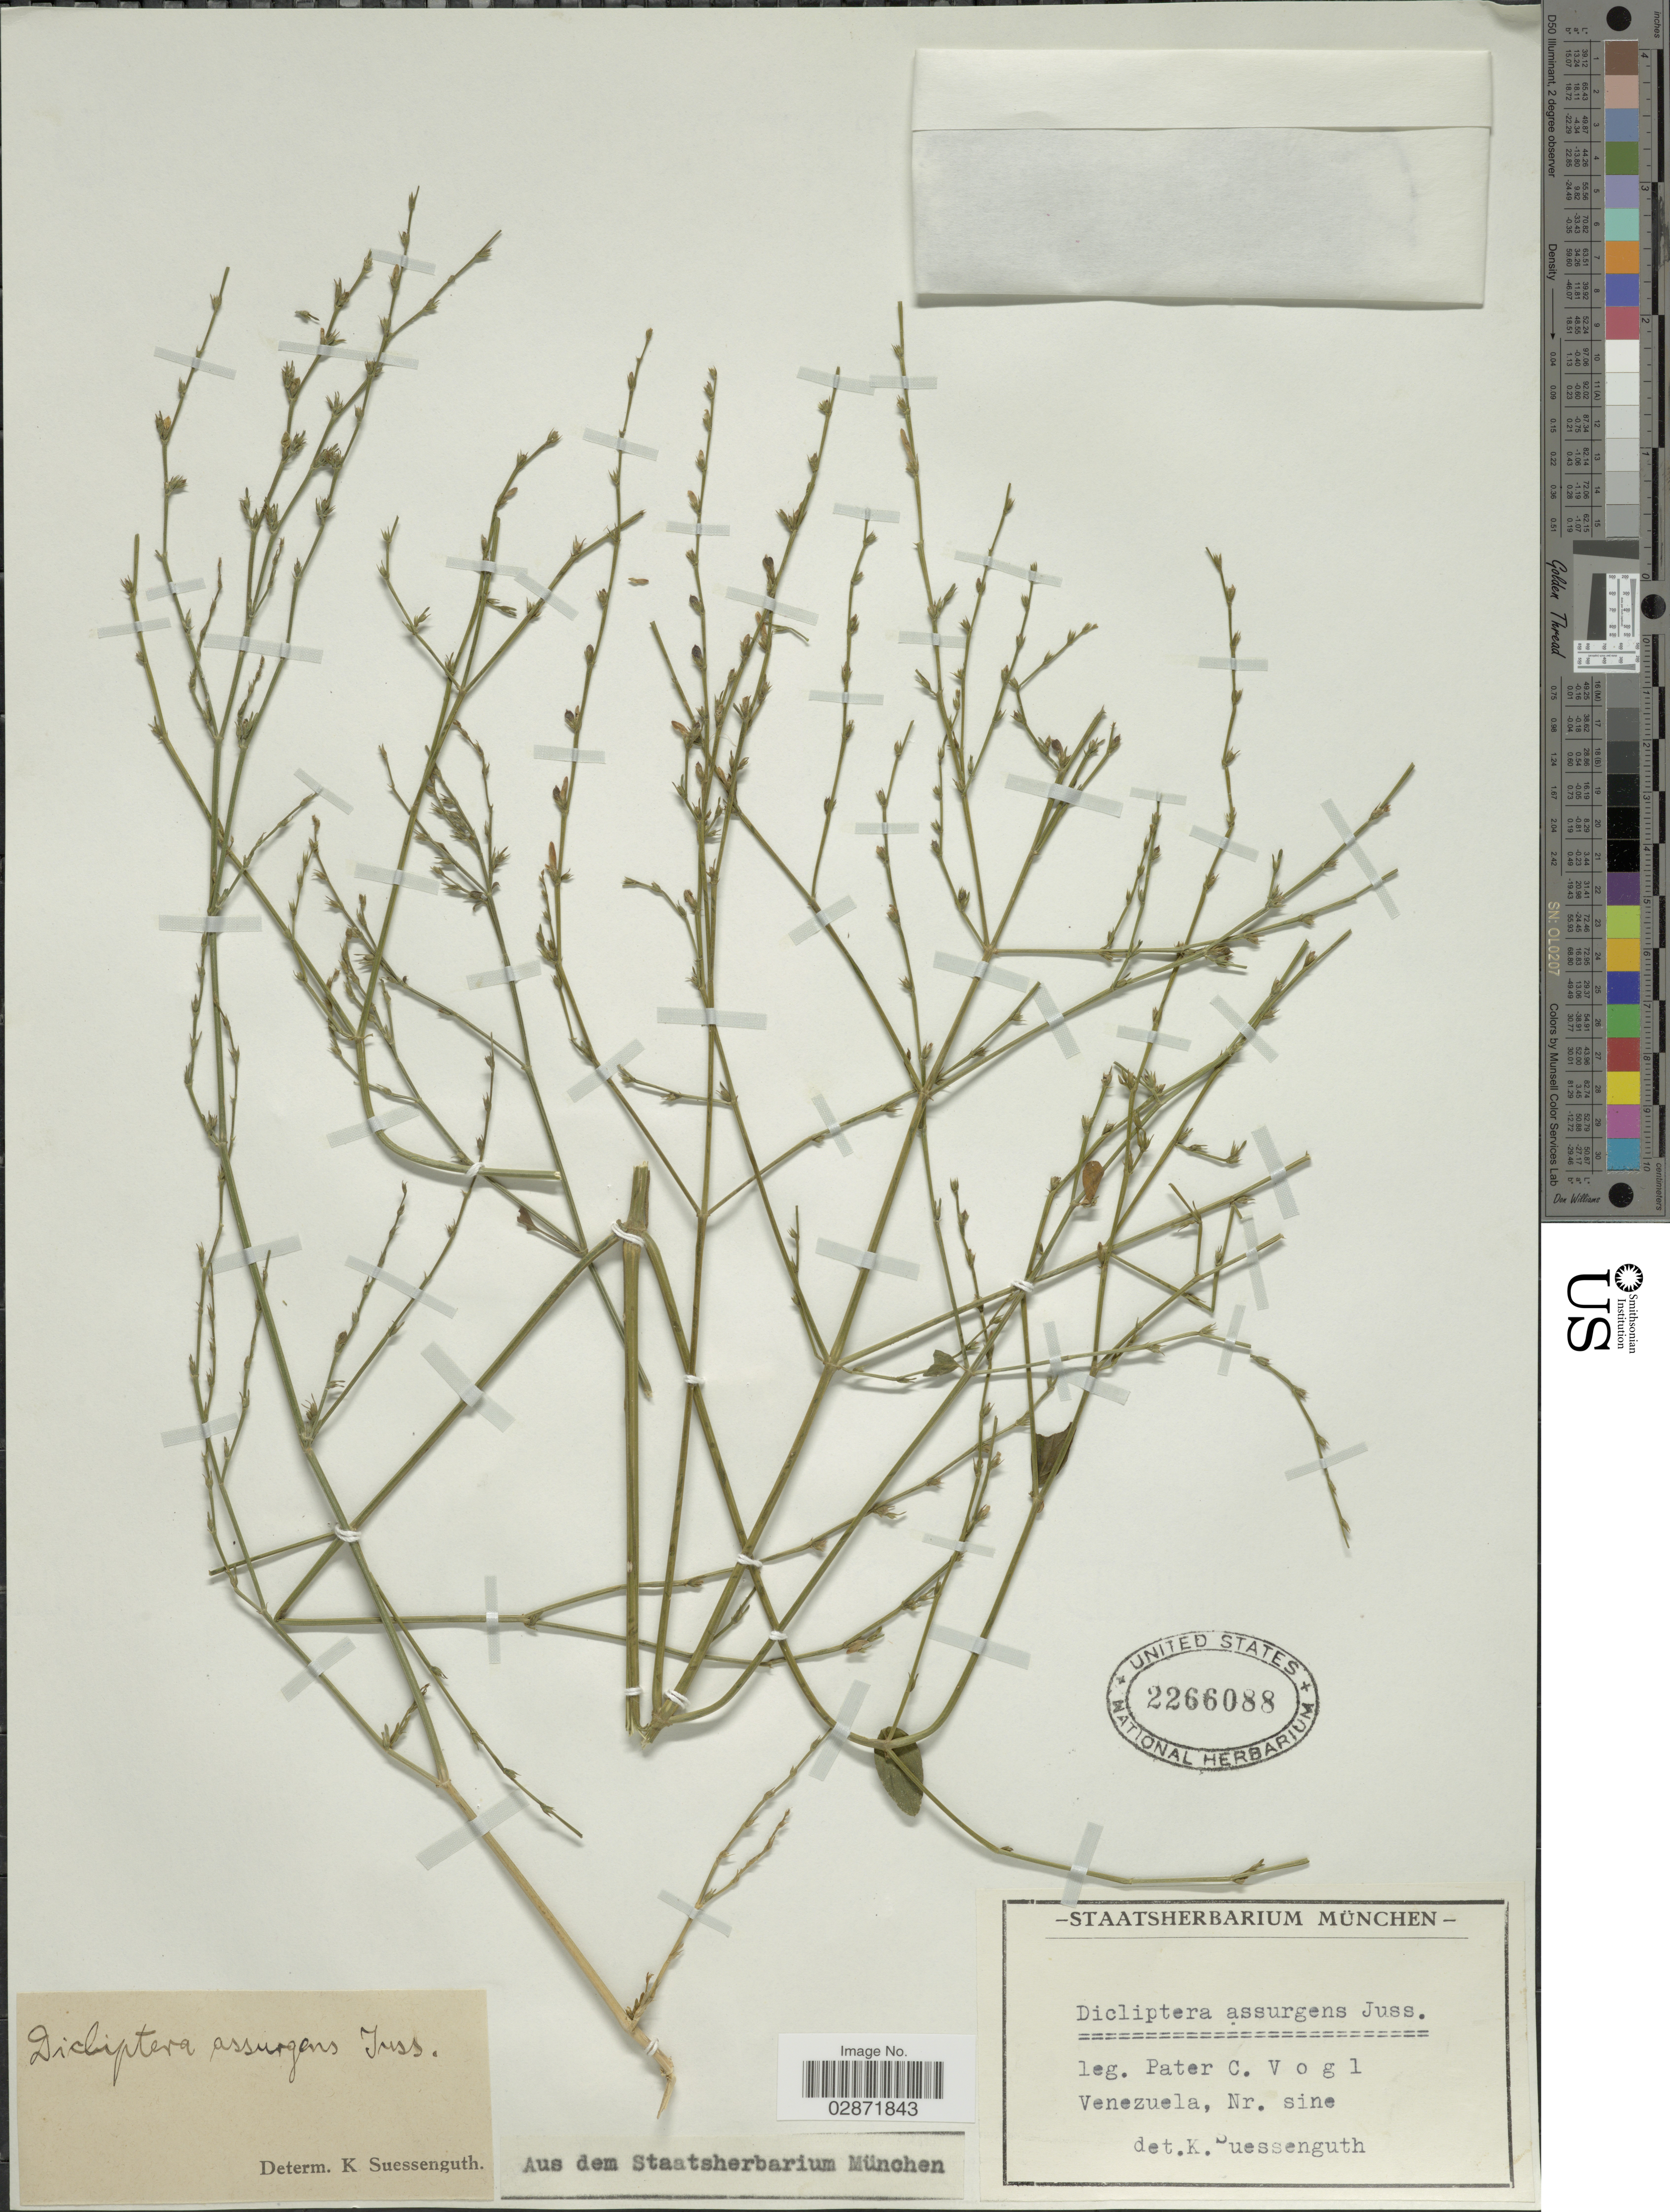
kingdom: Plantae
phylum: Tracheophyta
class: Magnoliopsida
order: Lamiales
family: Acanthaceae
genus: Dicliptera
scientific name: Dicliptera assurgens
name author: (L.) Juss.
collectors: P. Vogl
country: Venezuela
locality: Venezuela, Nr. sine.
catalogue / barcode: US 2266088